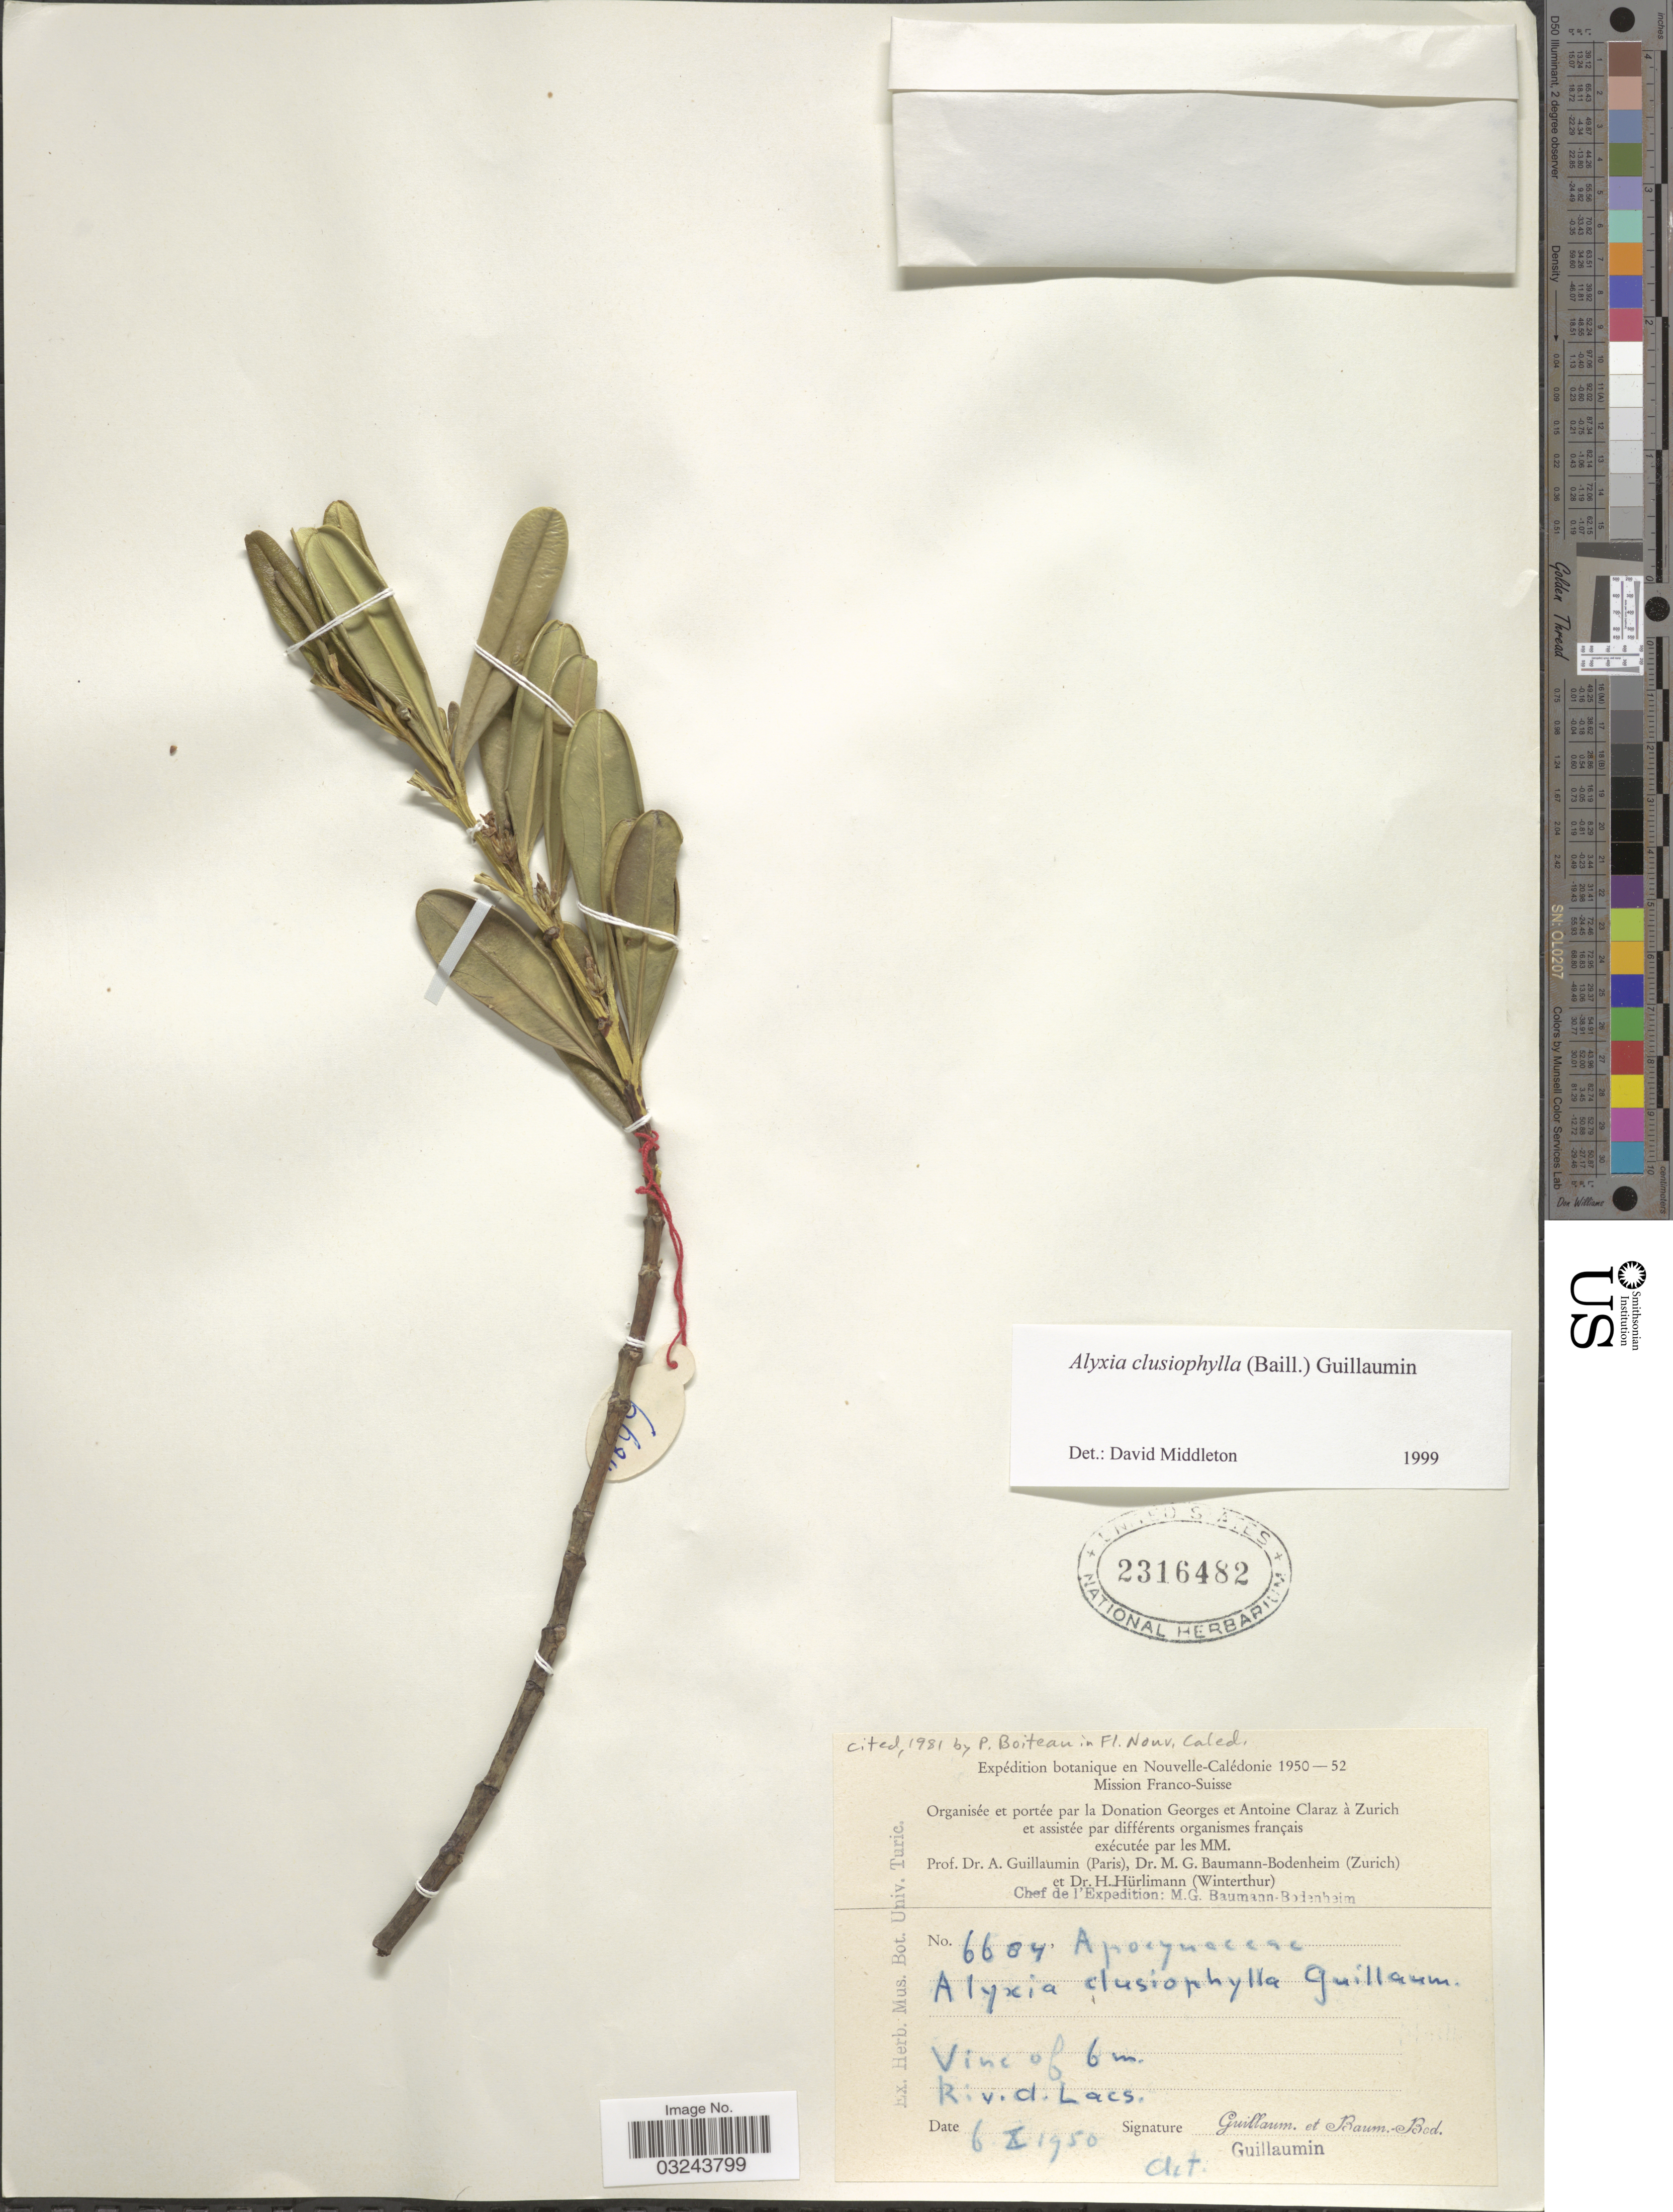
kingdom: Plantae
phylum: Tracheophyta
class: Magnoliopsida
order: Gentianales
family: Apocynaceae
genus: Alyxia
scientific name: Alyxia clusiophylla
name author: (Baill.) Guillaumin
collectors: A. Guillaumin & M. G. Baumann-Bodenheim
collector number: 6684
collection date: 1950-10-06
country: New Caledonia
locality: Nouvelle-Calédonie. Riv. d. Lacs.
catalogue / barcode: US 2316482